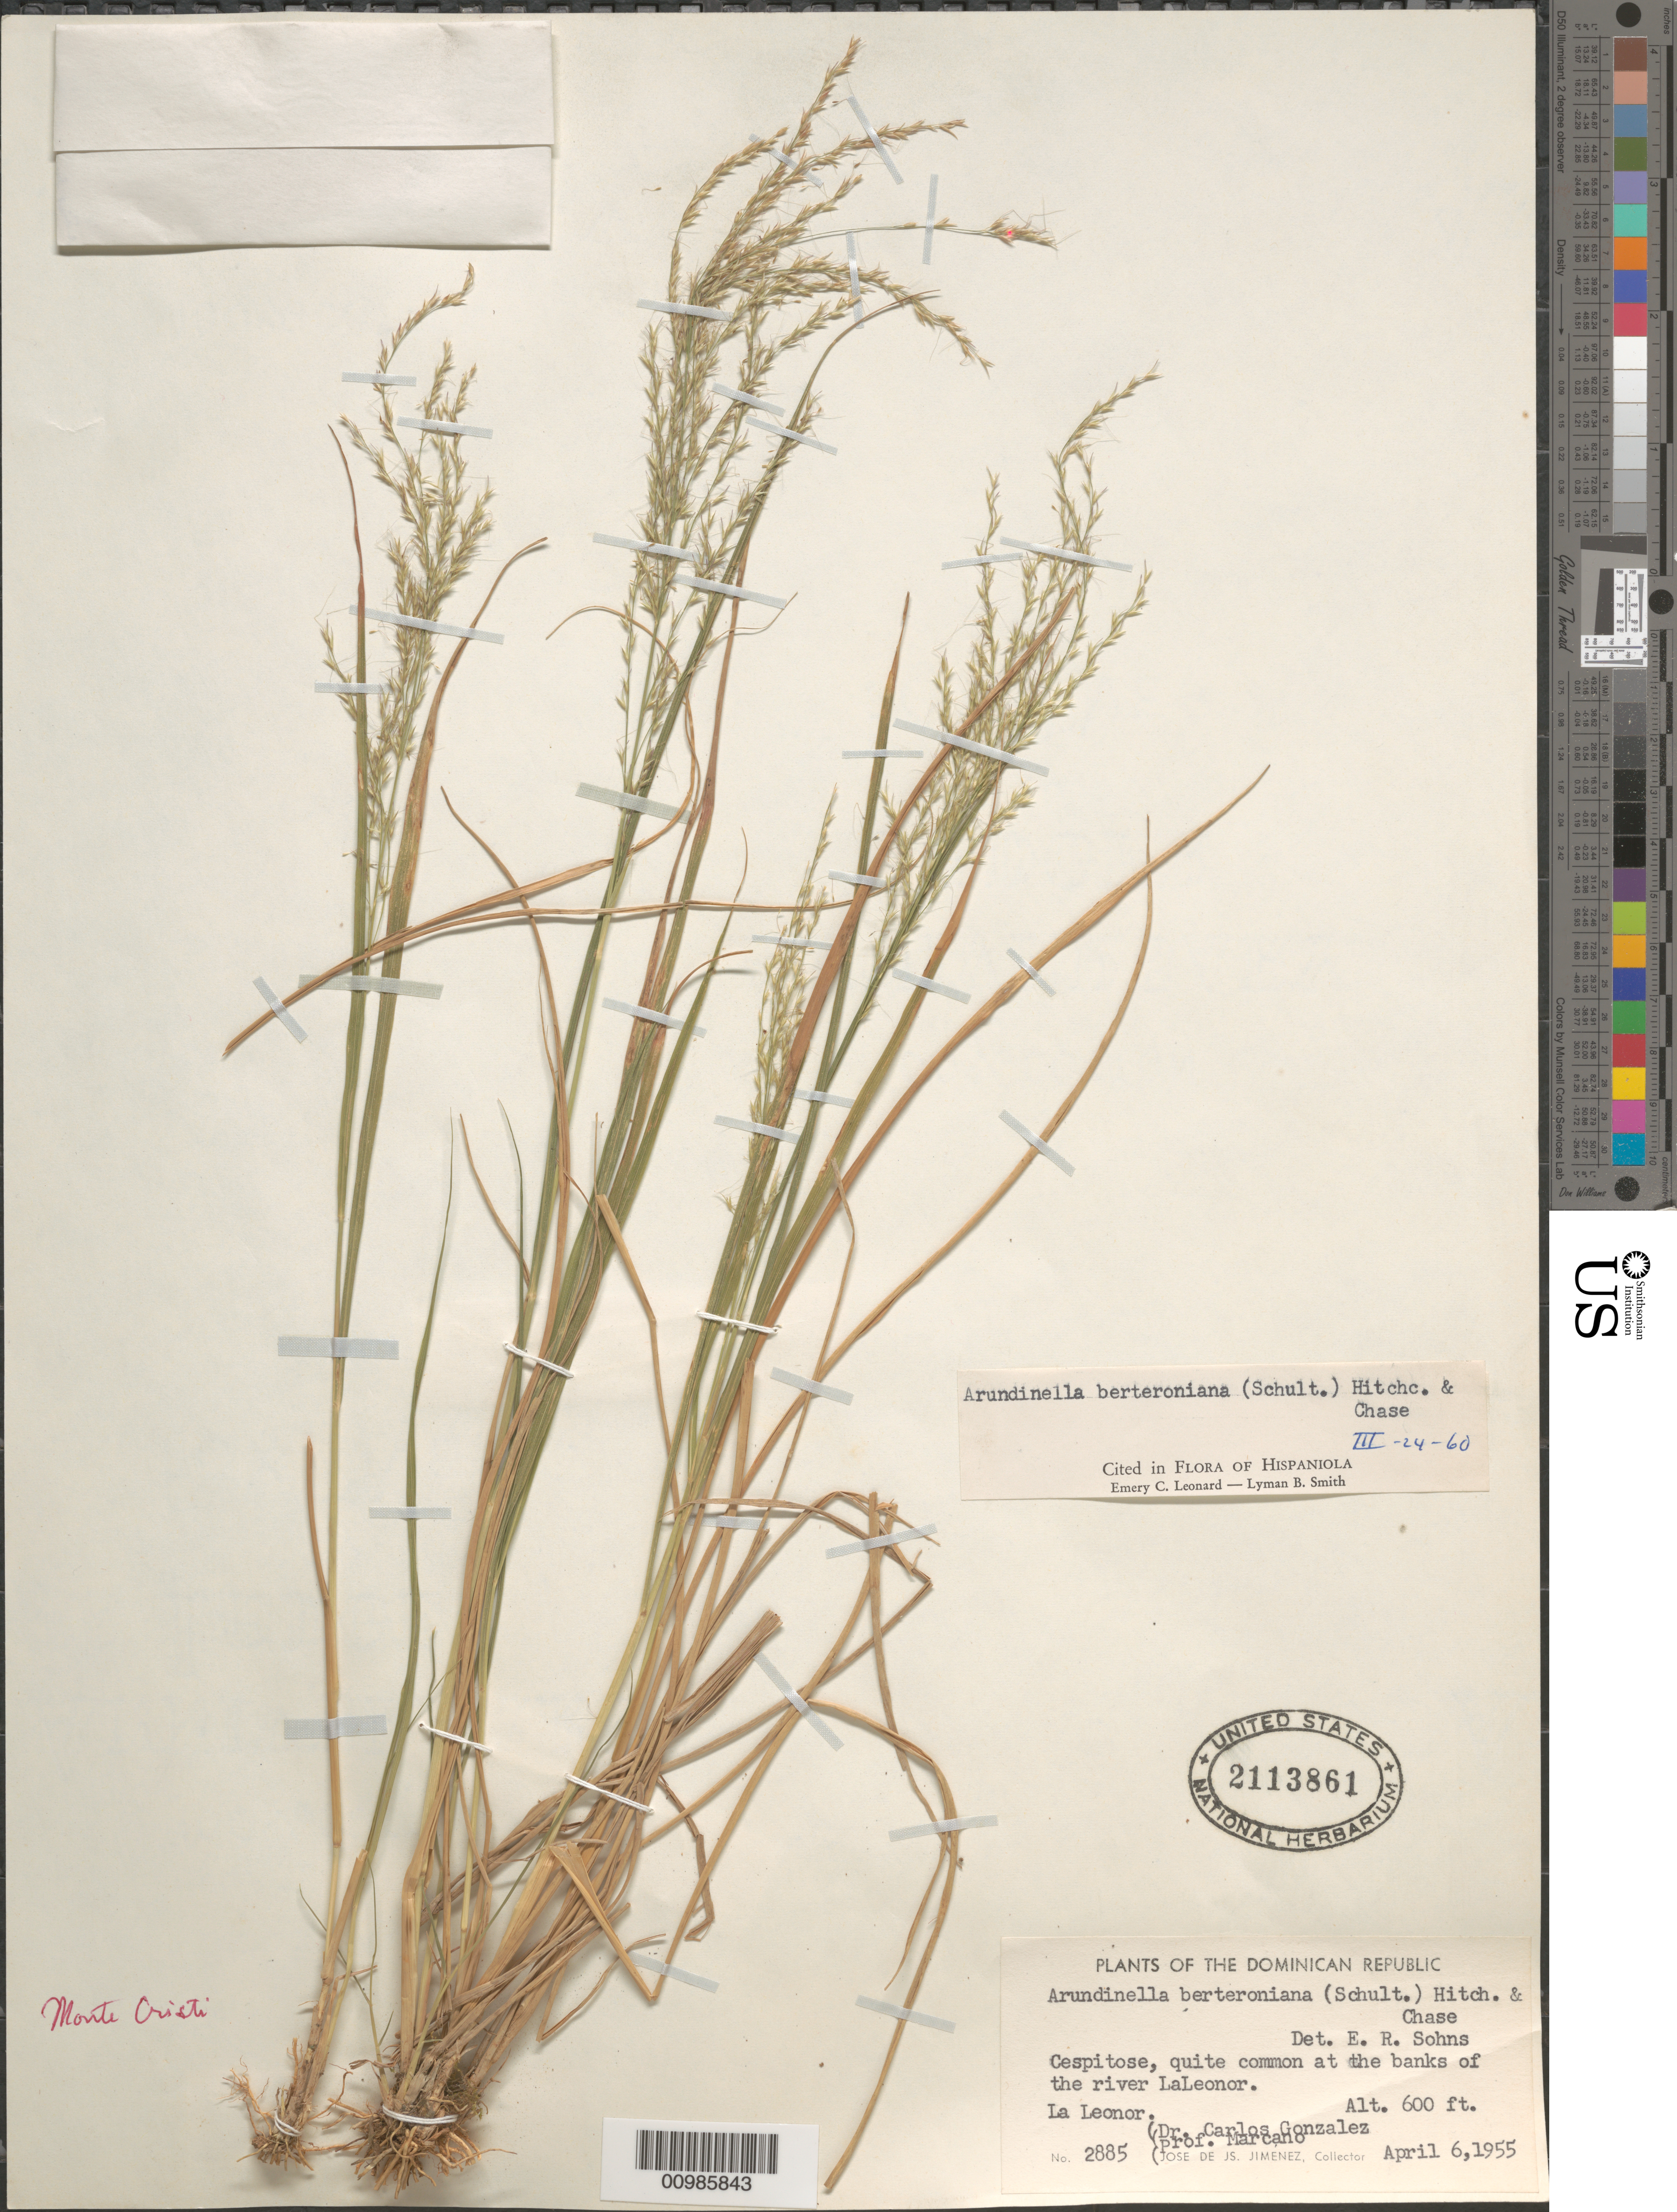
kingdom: Plantae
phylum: Tracheophyta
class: Liliopsida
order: Poales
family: Poaceae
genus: Arundinella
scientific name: Arundinella berteroniana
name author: (Schult.) Hitchc. & Chase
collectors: C. Gonzalez, E. J. Marcano F. & J. J. Jiménez Almonte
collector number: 2885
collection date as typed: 06 Apr 1955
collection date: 1955-04-06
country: Dominican Republic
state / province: Monte Cristi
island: Hispaniola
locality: La Leonor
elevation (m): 183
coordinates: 0 N, 0 E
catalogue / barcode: US 2113861